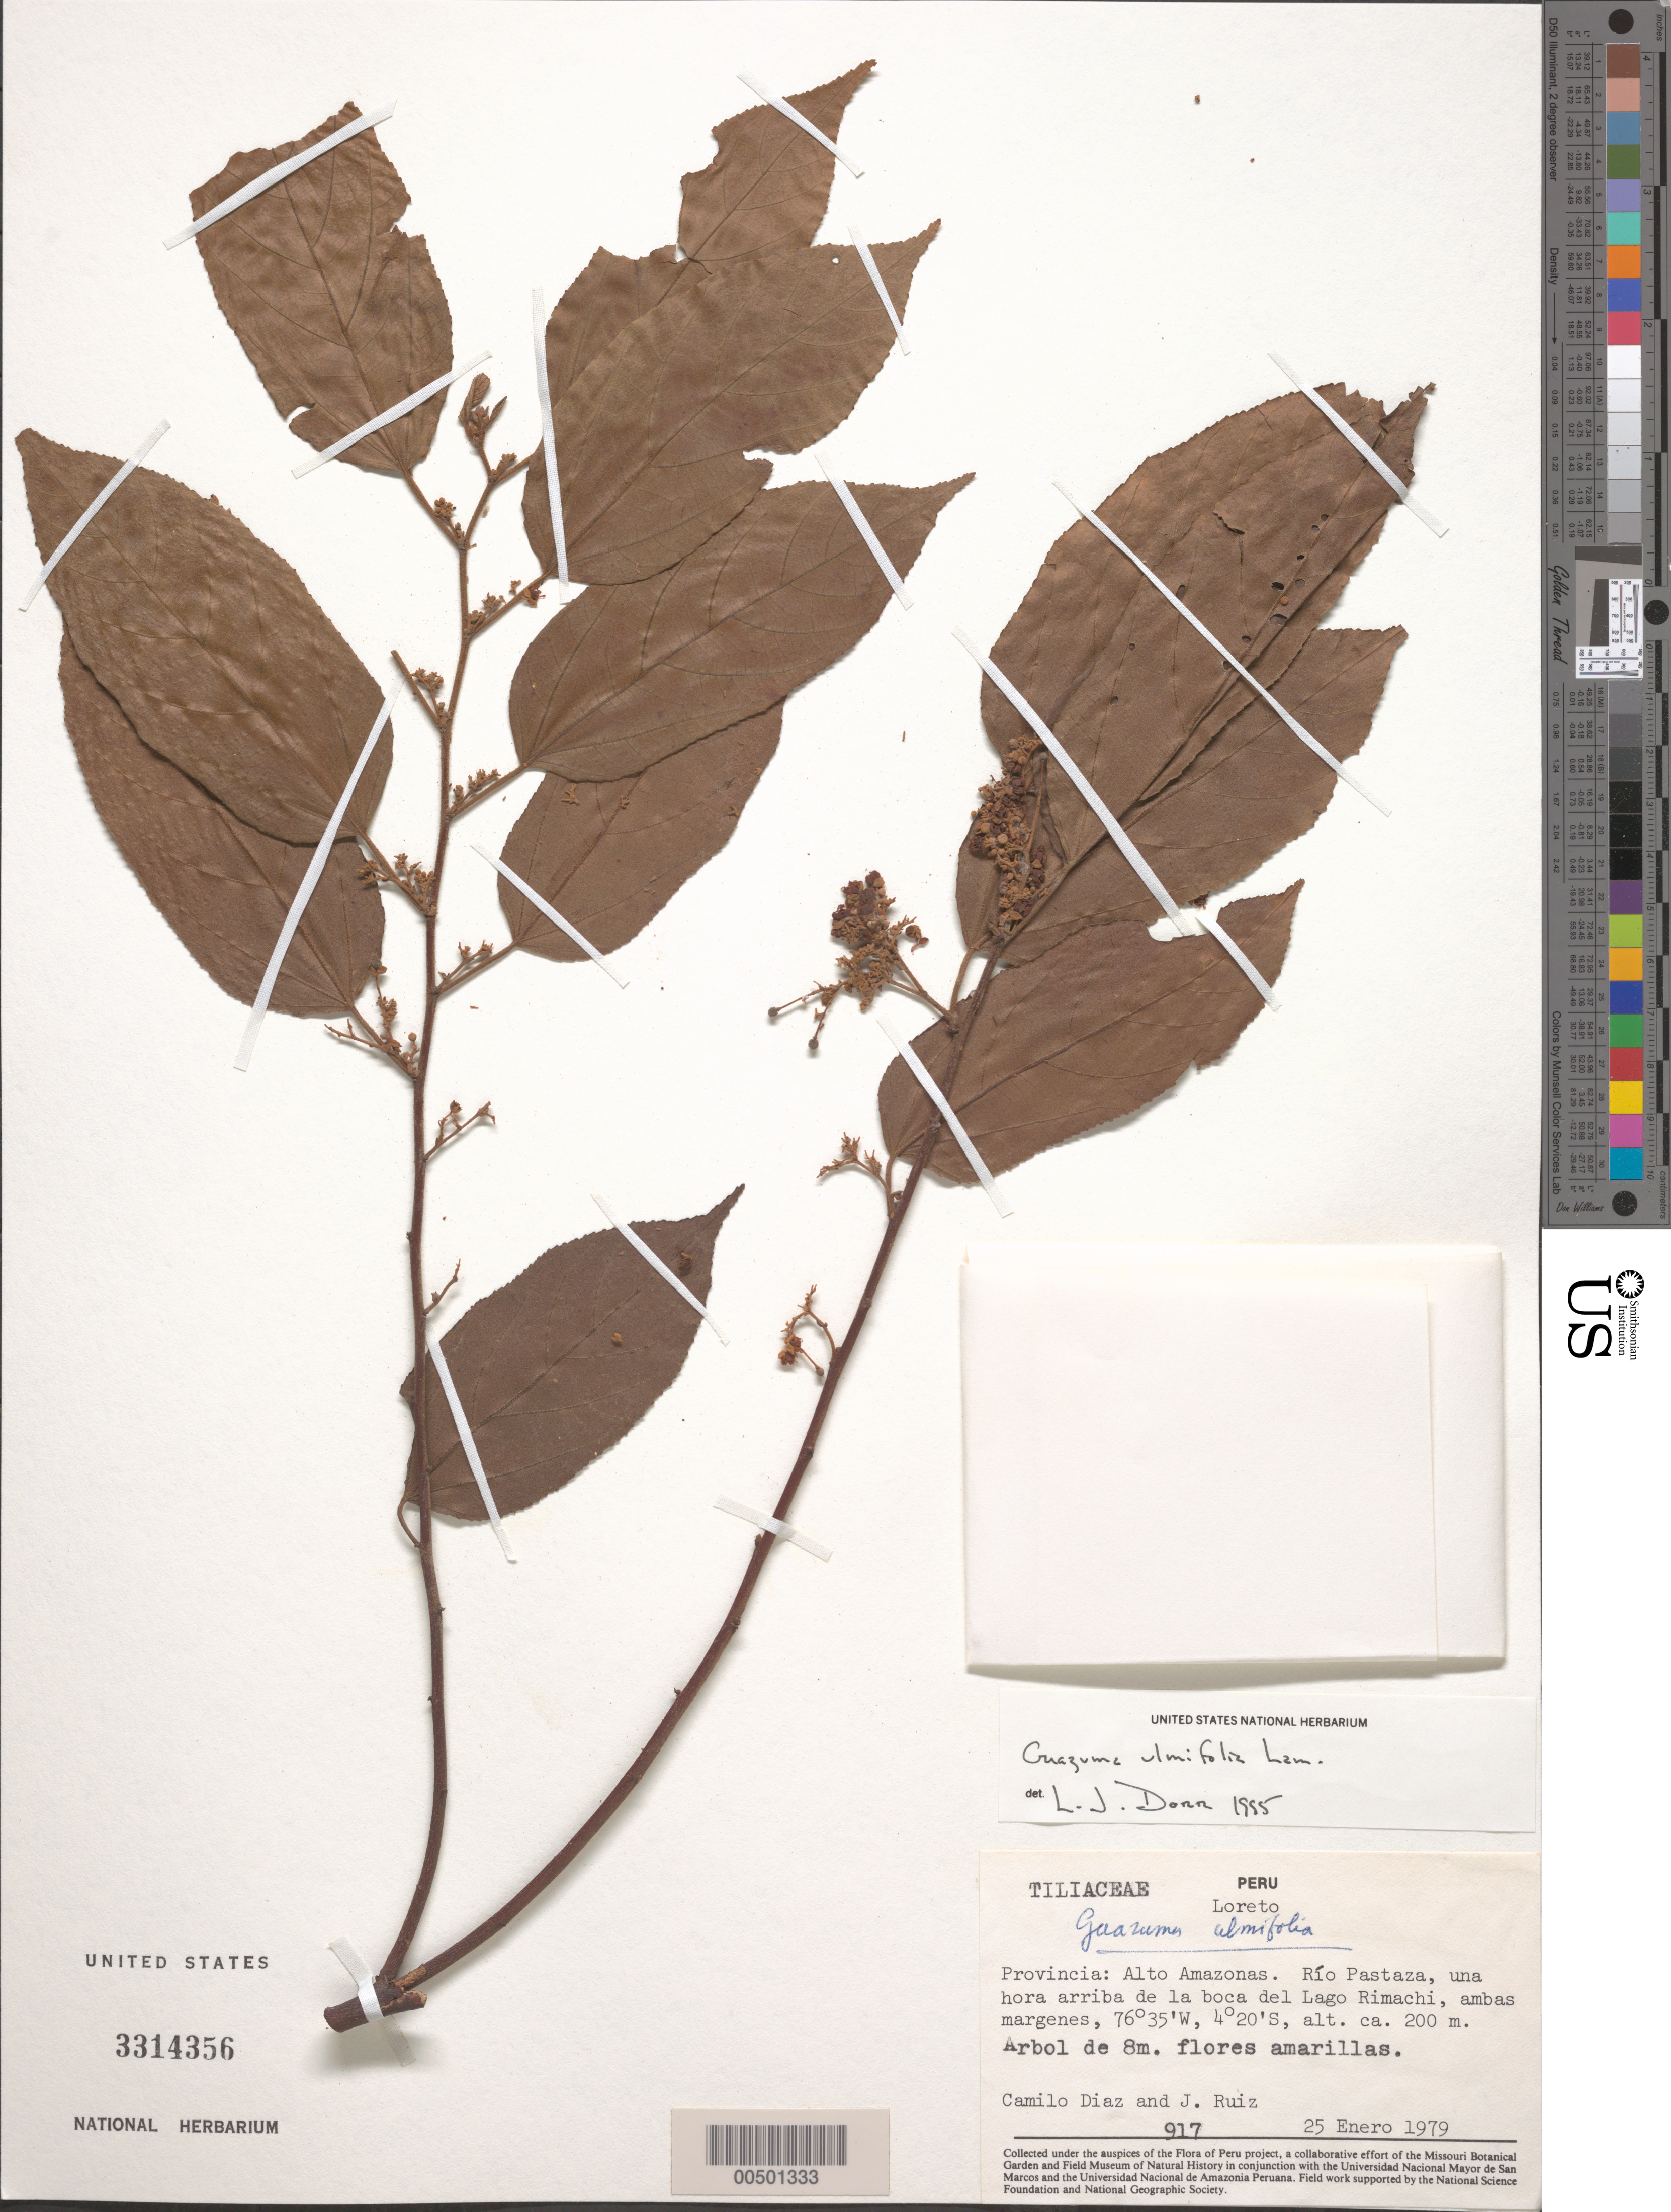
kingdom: Plantae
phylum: Tracheophyta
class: Magnoliopsida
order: Malvales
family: Malvaceae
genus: Guazuma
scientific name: Guazuma ulmifolia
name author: Lam.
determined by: Dorr, L. J., (BOT), Smithsonian Institution - National Museum of Natural History (UNITED STATES)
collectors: C. Díaz & J. Ruiz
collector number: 917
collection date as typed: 25 Jan 1979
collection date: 1979-01-25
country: Peru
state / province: Loreto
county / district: Alto Amazonas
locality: Río Pastaza, una hora arriba de la boca del Lago Rimachi, ambas margenes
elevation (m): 200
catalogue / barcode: US 3314356